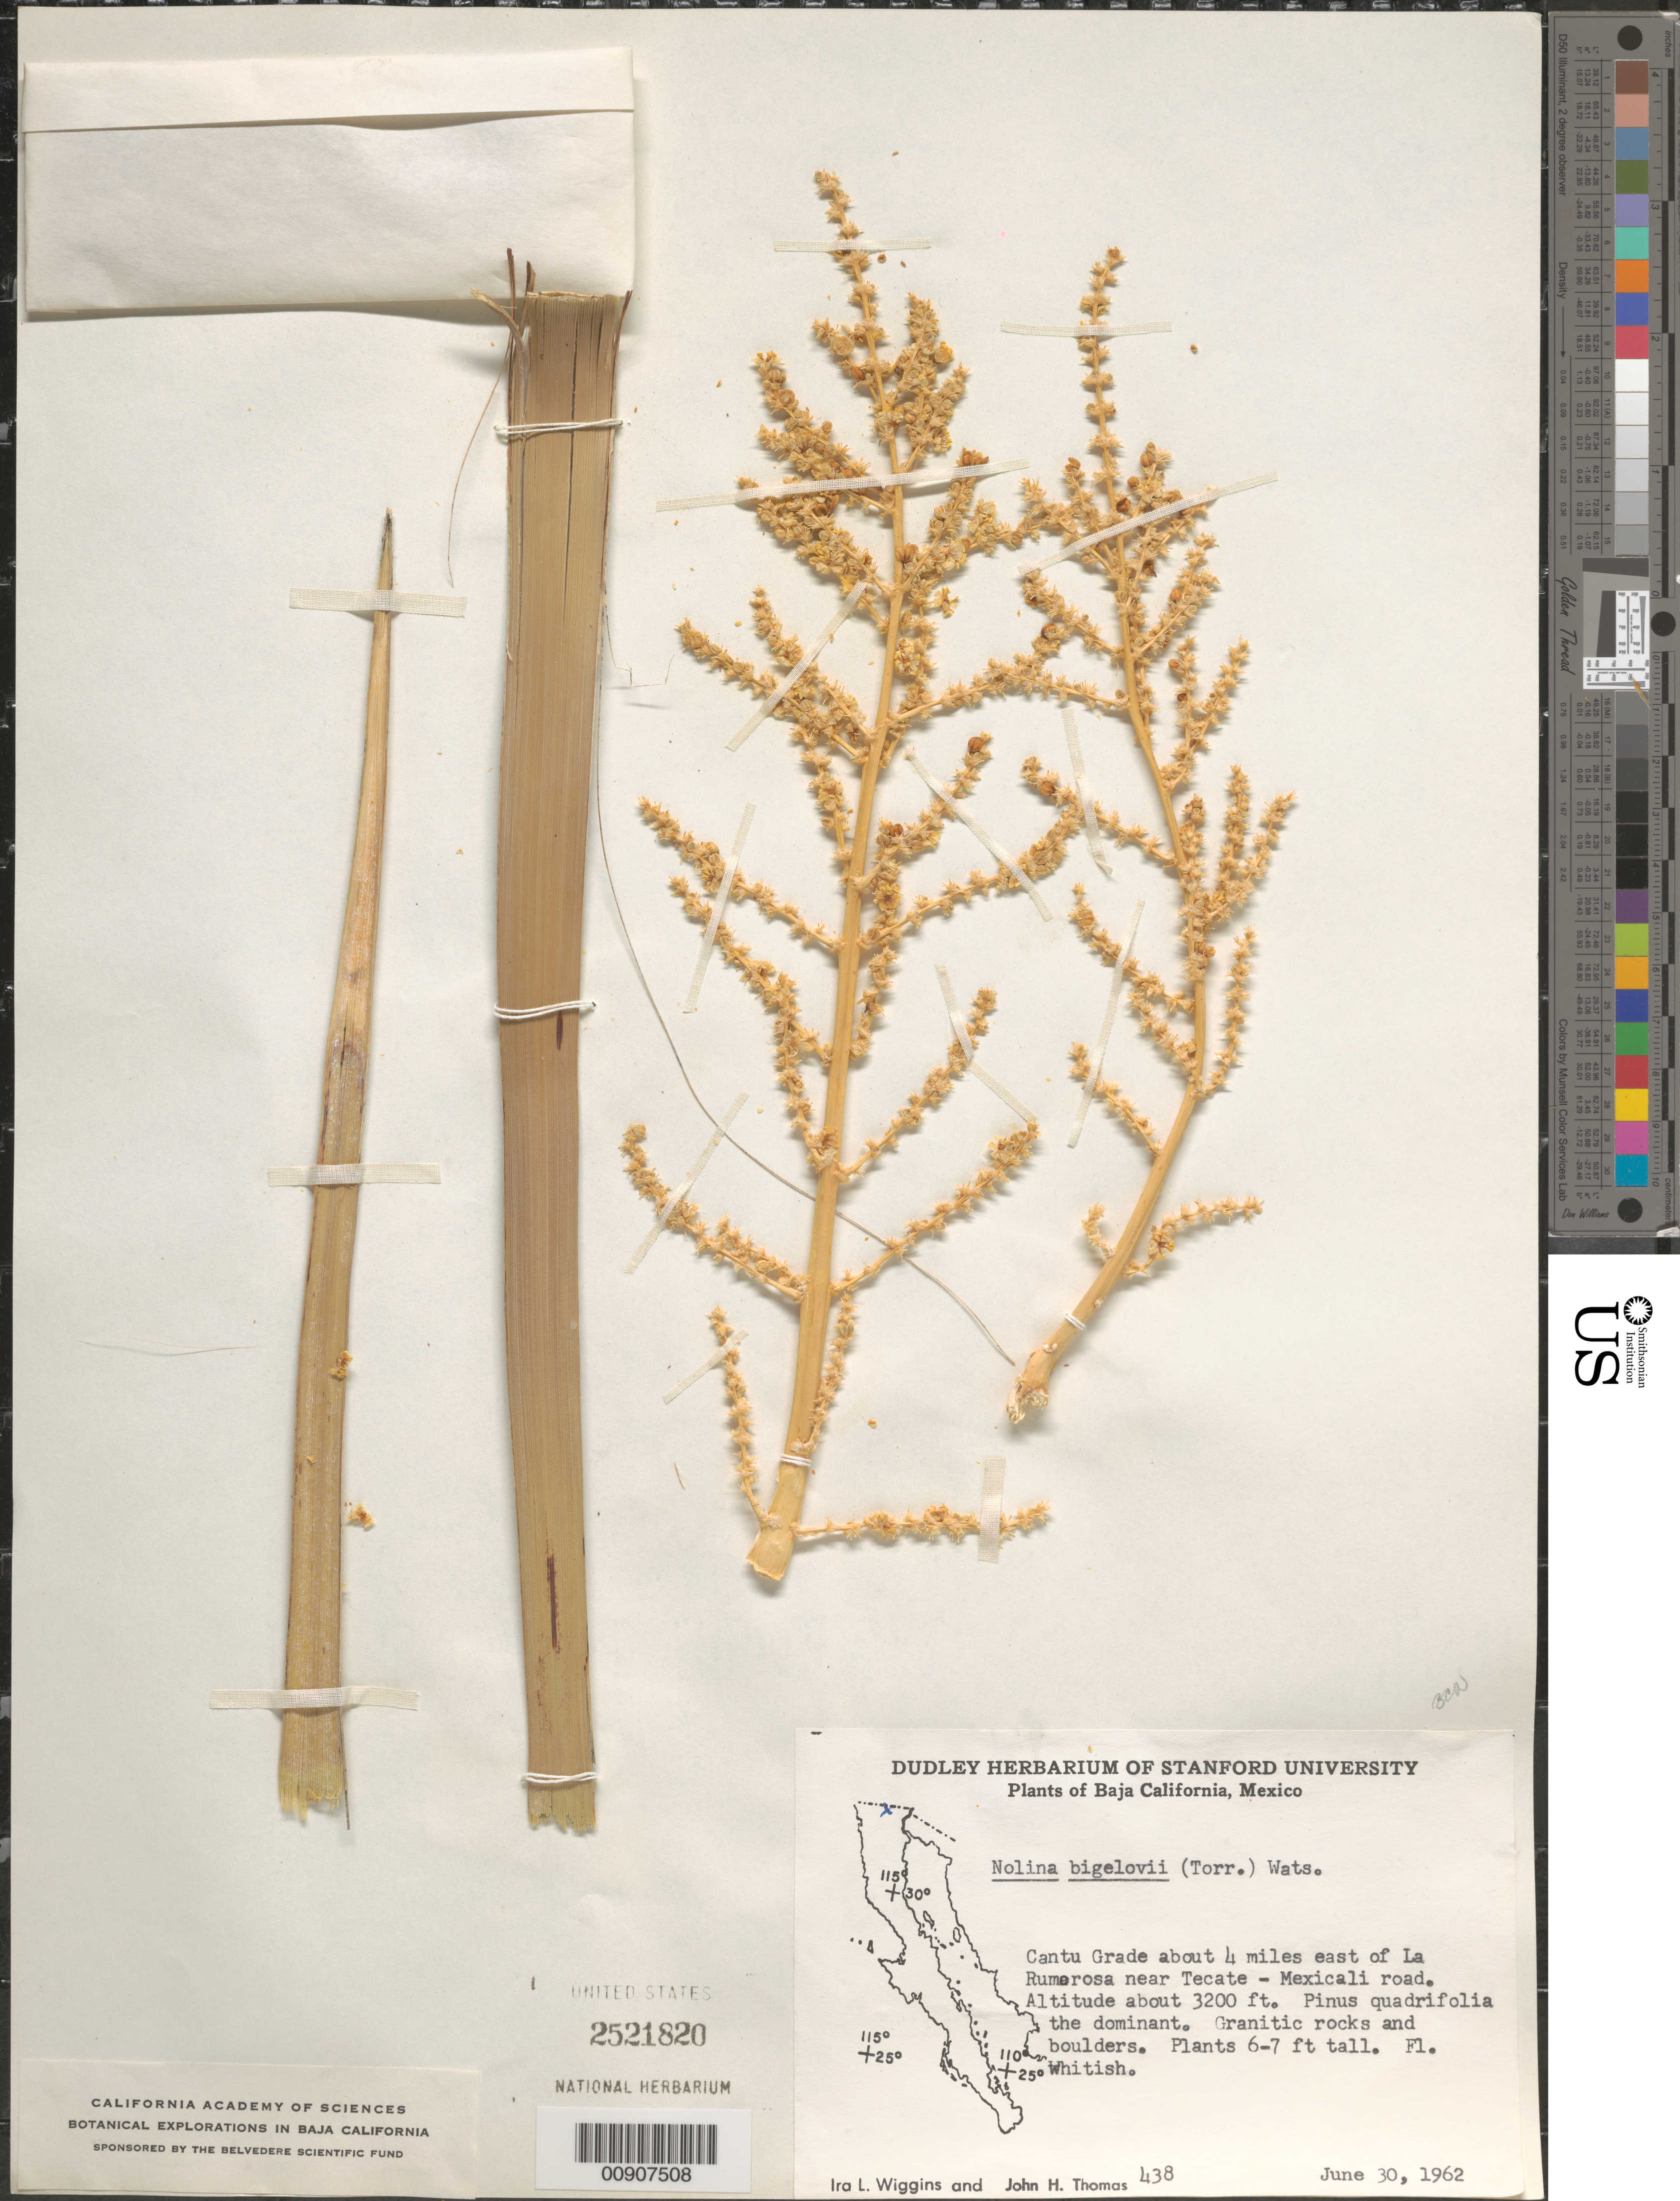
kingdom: Plantae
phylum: Tracheophyta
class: Liliopsida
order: Asparagales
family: Asparagaceae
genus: Nolina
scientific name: Nolina bigelovii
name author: (Torr.) S. Watson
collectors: I. L. Wiggins & J. H. Thomas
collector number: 438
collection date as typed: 30 Jun 1962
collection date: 1962-06-30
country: Mexico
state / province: Baja California Norte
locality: Cantu Grande about 4 miles east of La Rumorosa near Tecate - Mexicali road.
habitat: Pinus quadrifolia the dominant. Granitic rocks and boulders.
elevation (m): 975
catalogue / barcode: US 2521820